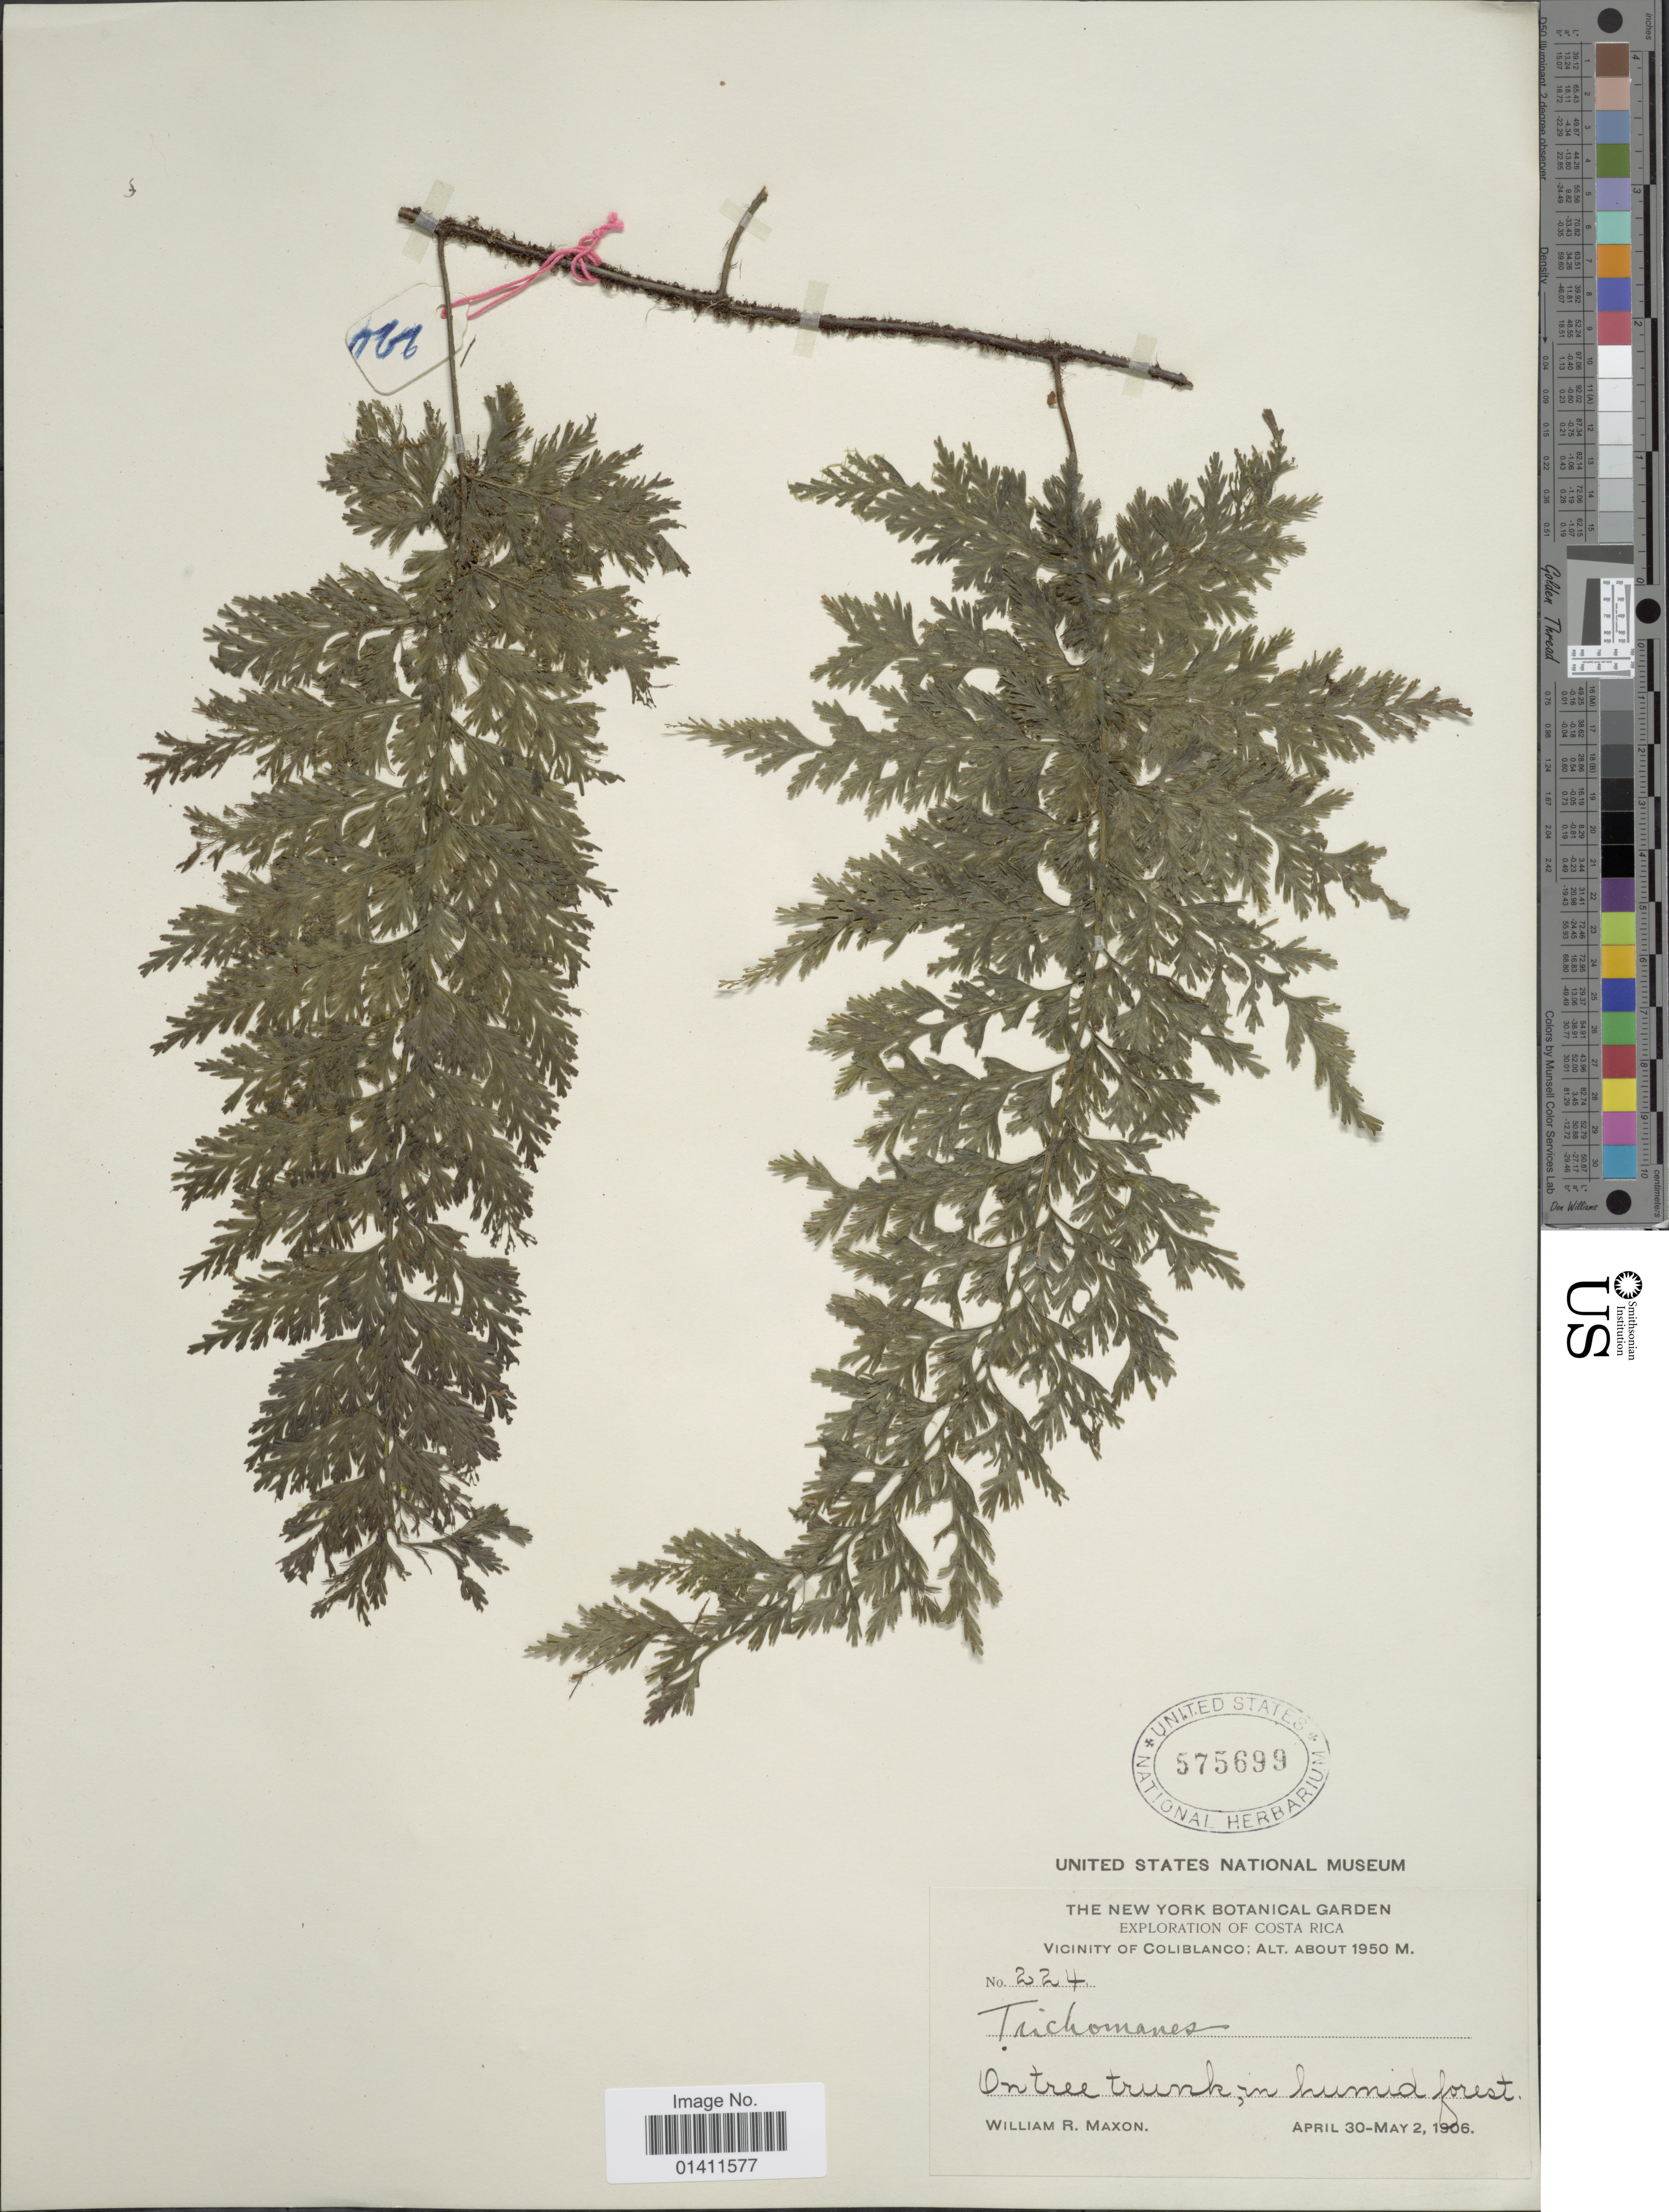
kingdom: Plantae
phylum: Tracheophyta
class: Polypodiopsida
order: Hymenophyllales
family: Hymenophyllaceae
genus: Vandenboschia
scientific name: Vandenboschia collariata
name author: (Bosch) Ebihara & K. Iwats.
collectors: W. R. Maxon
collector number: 224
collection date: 1906-04-30/1906-05-02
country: Costa Rica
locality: Vicinity of Coiliblanco.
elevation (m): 1950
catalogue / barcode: US 575699